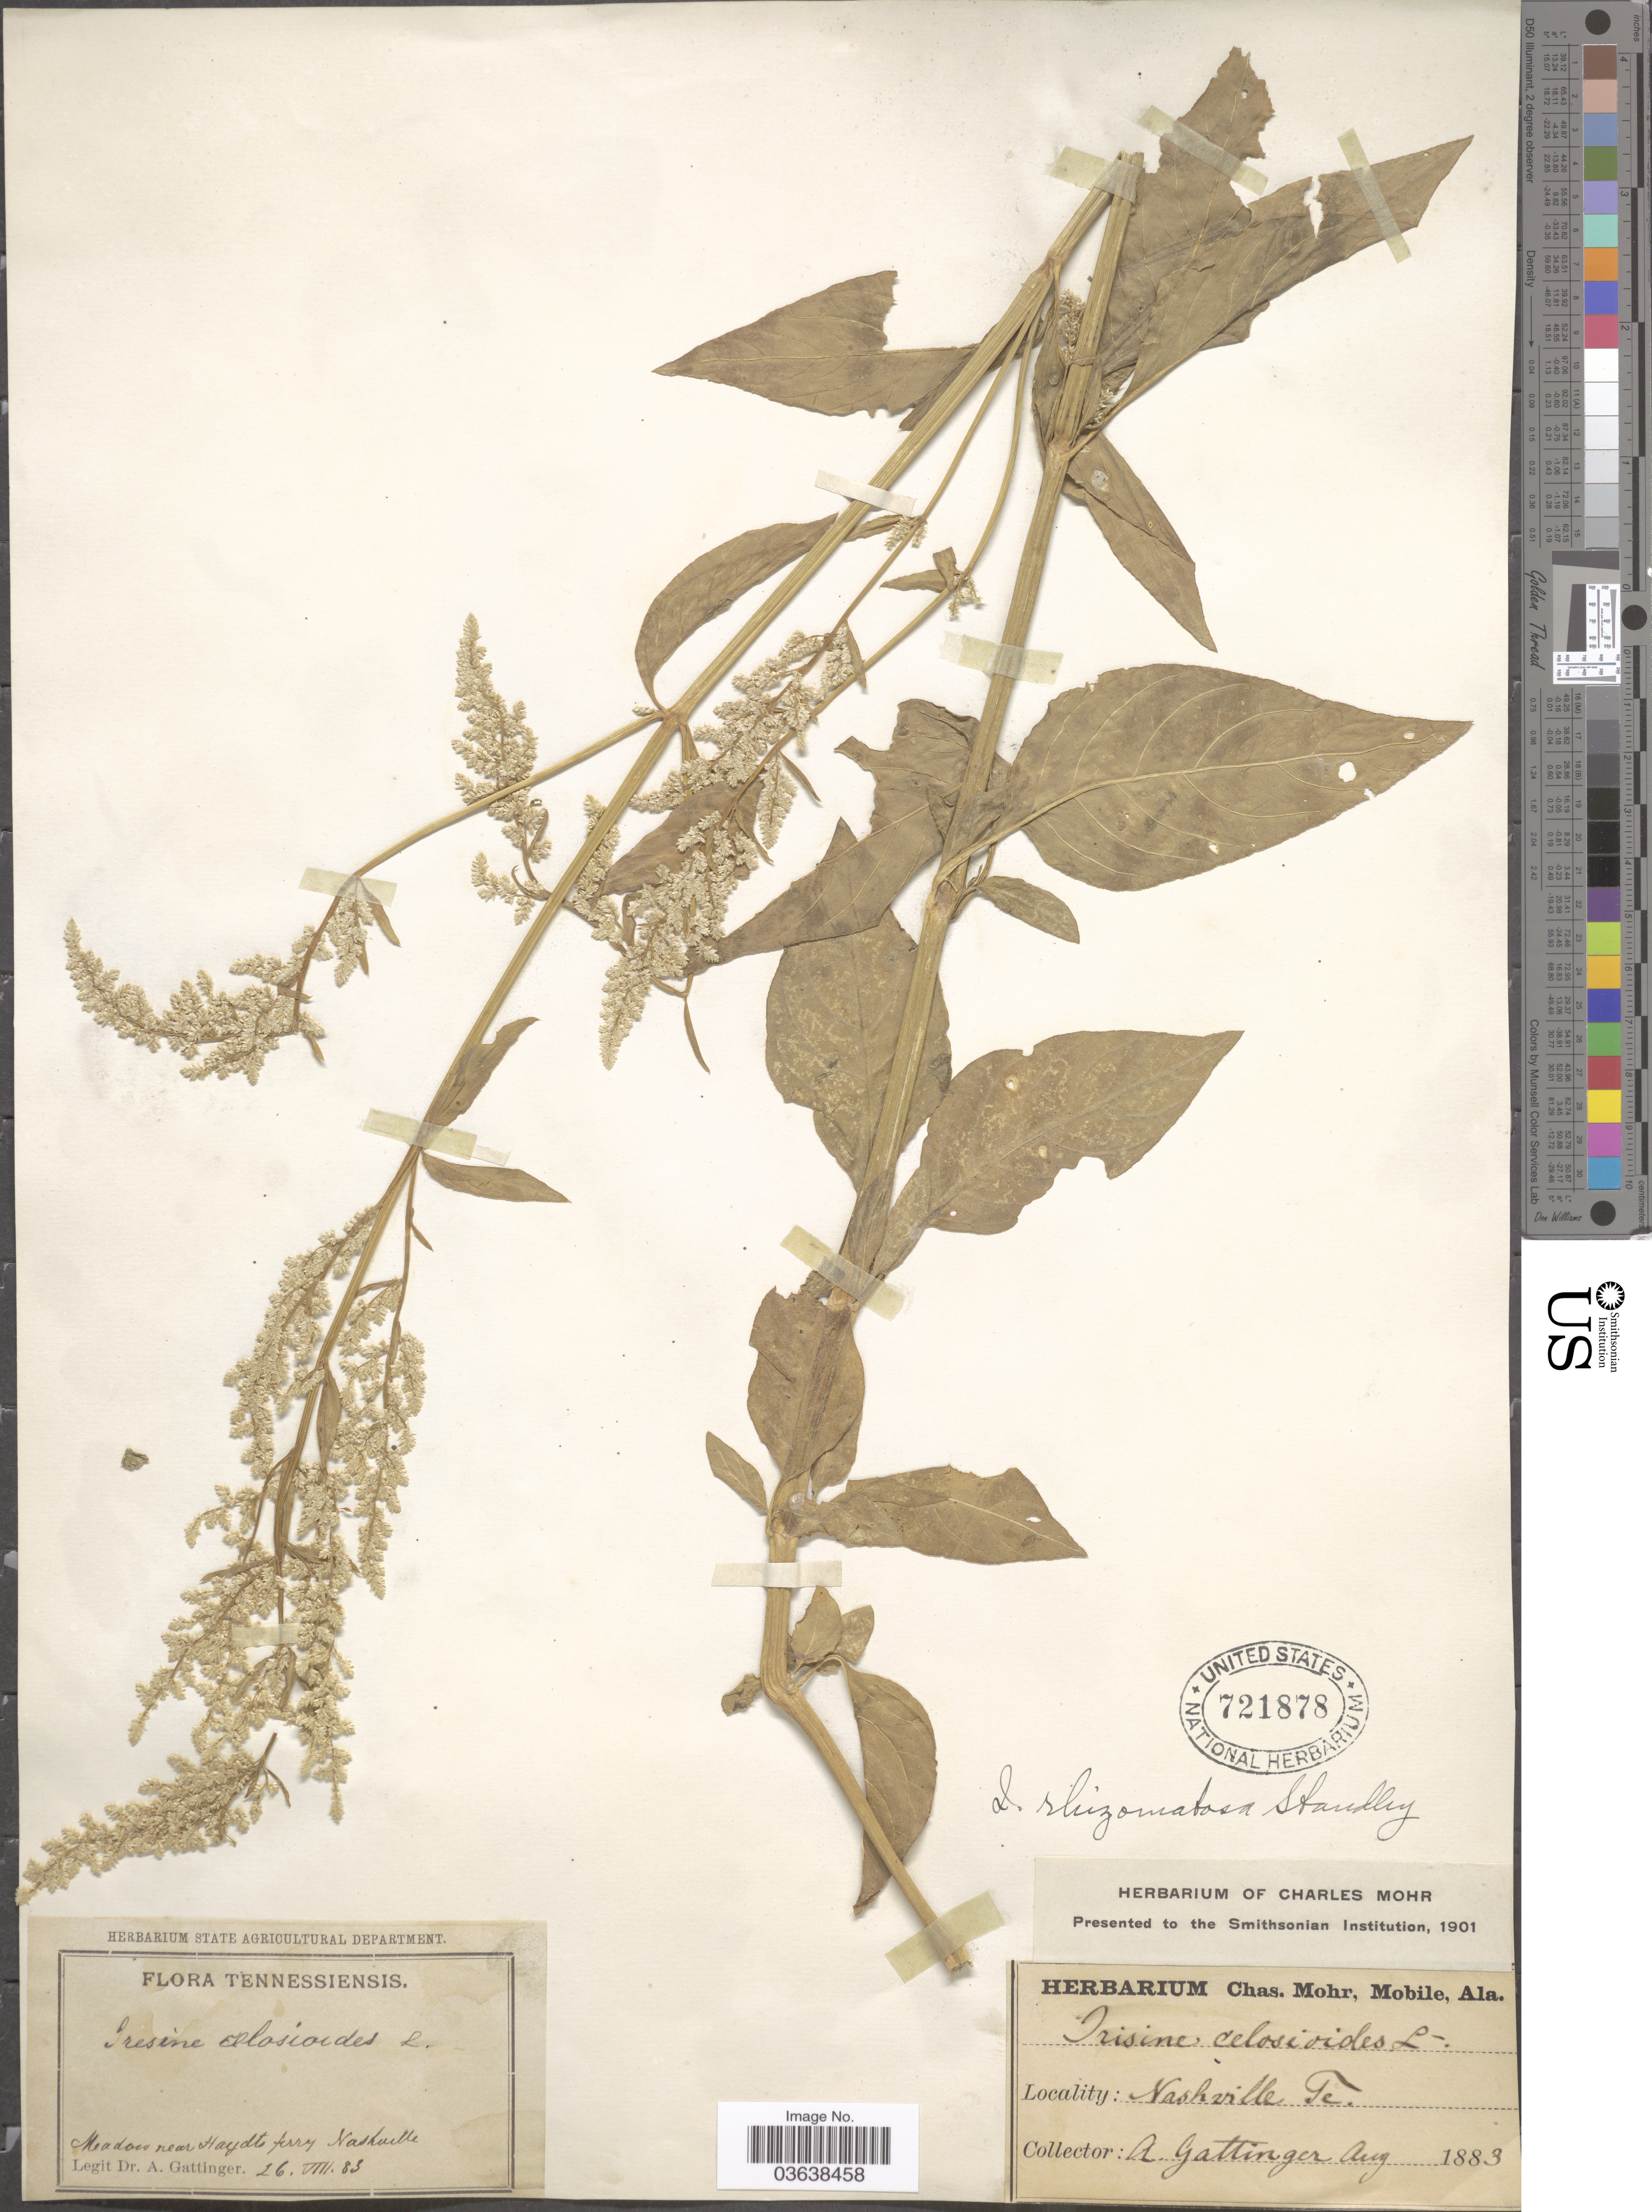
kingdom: Plantae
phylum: Tracheophyta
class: Magnoliopsida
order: Caryophyllales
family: Amaranthaceae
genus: Iresine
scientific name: Iresine rhizomatosa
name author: Standl.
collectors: A. Gattinger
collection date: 1883-08-26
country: United States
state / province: Tennessee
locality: Meadows near Haydts ferry. Nashville.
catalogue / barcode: US 721878